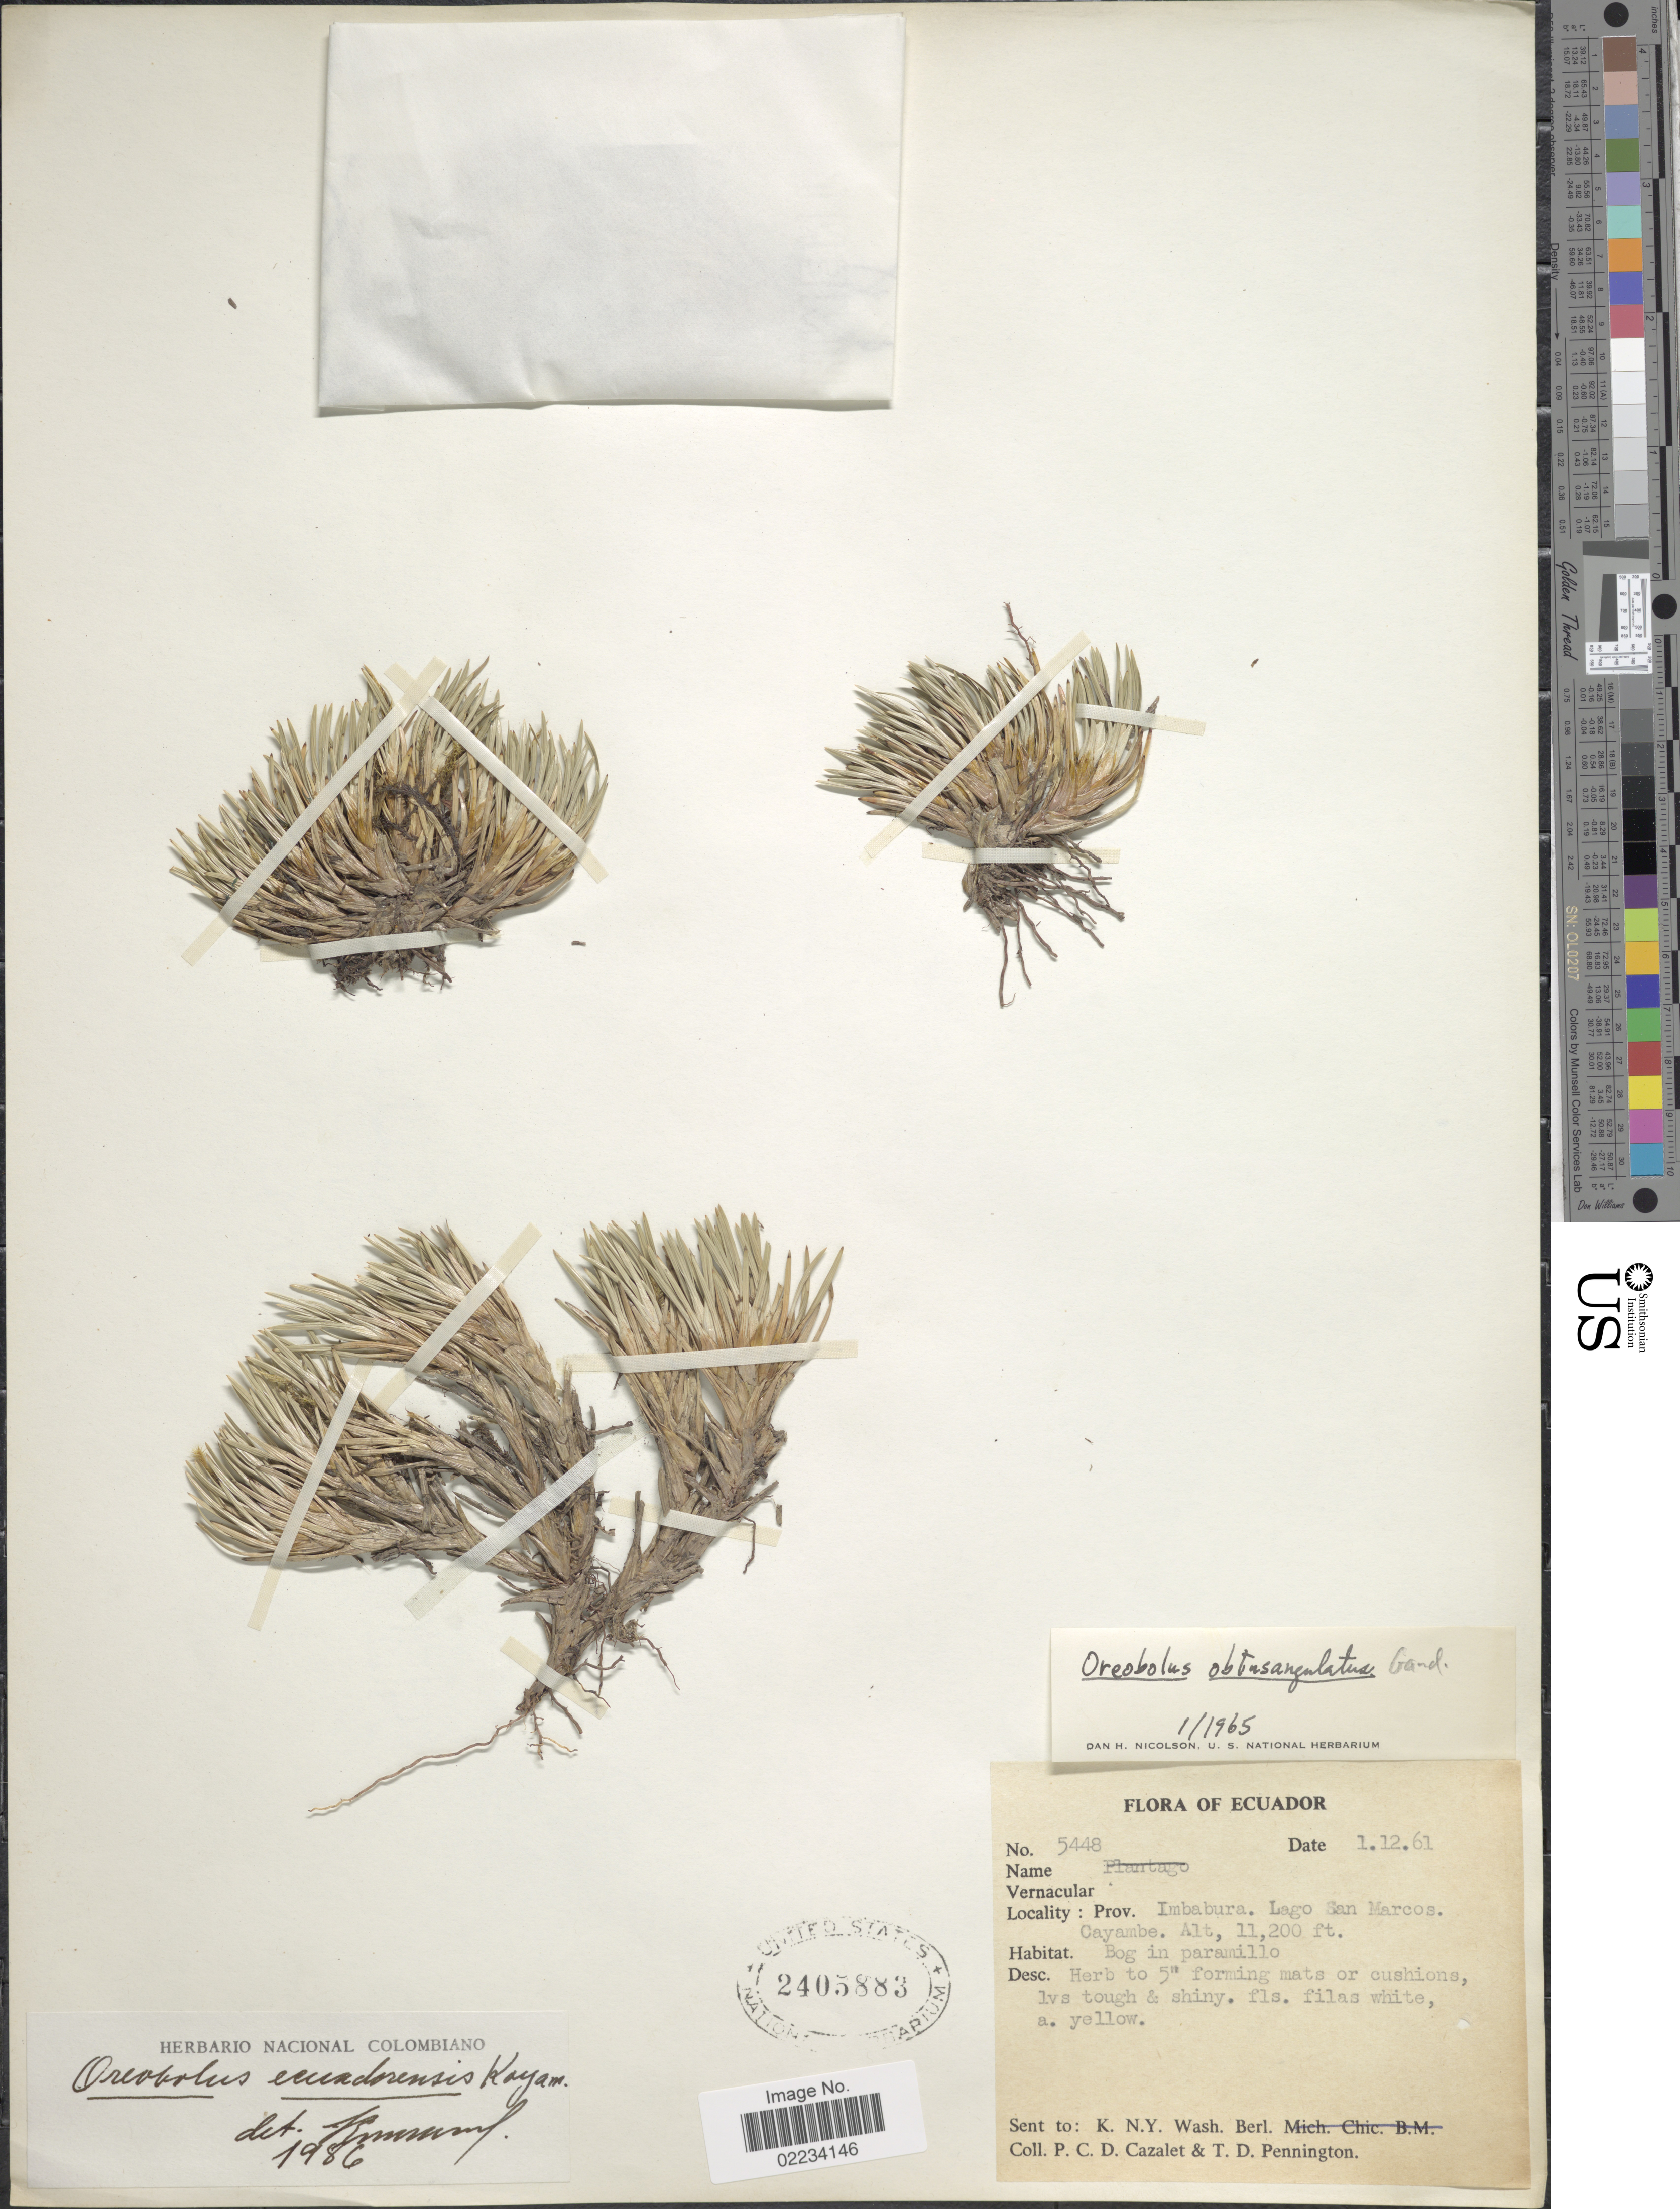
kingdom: Plantae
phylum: Tracheophyta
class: Liliopsida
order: Poales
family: Cyperaceae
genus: Oreobolus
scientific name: Oreobolus ecuadorensis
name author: T. Koyama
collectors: P. C. D. Cazalet & T. D. Pennington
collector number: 5448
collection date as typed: Transcribed d/m/y: 1/12/61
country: Ecuador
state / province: Imbabura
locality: Lago San Marcos. Cayambe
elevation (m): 3414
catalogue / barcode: US 2405883